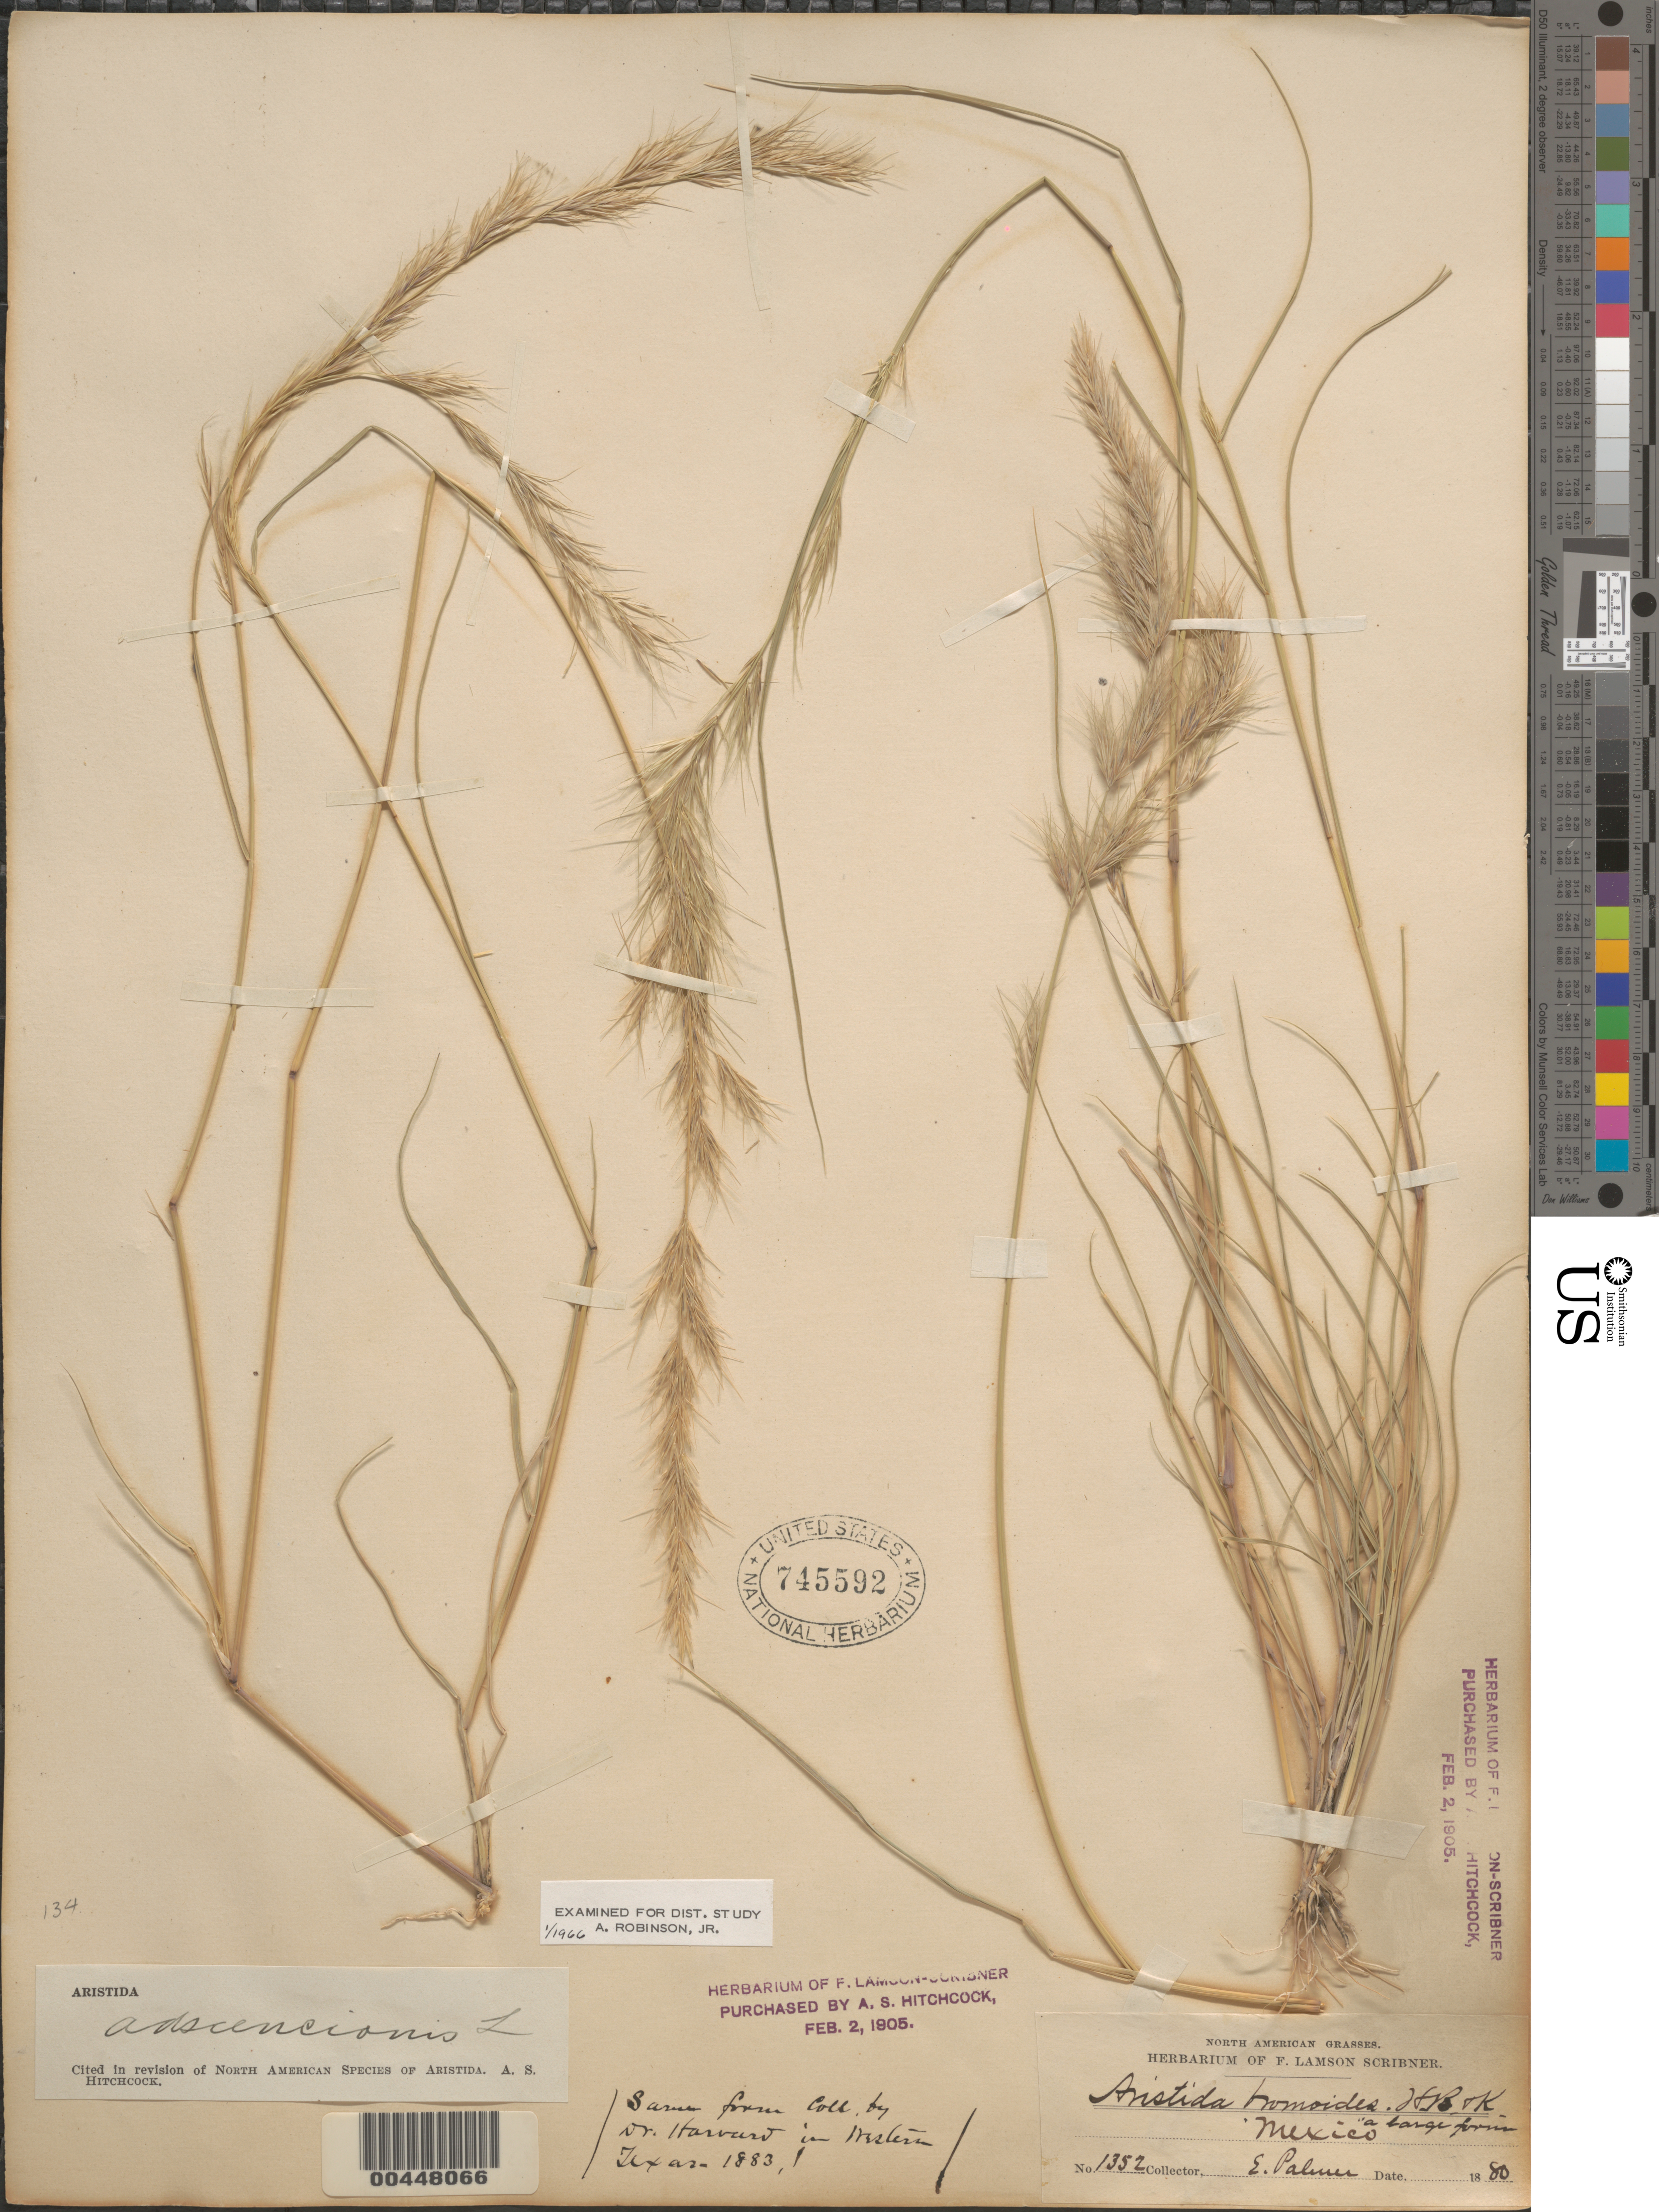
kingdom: Plantae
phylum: Tracheophyta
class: Liliopsida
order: Poales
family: Poaceae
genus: Aristida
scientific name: Aristida adscensionis var. adscensionis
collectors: E. Palmer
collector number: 1352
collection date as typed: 1880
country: Mexico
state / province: Durango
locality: San Ramon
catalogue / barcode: US 745592